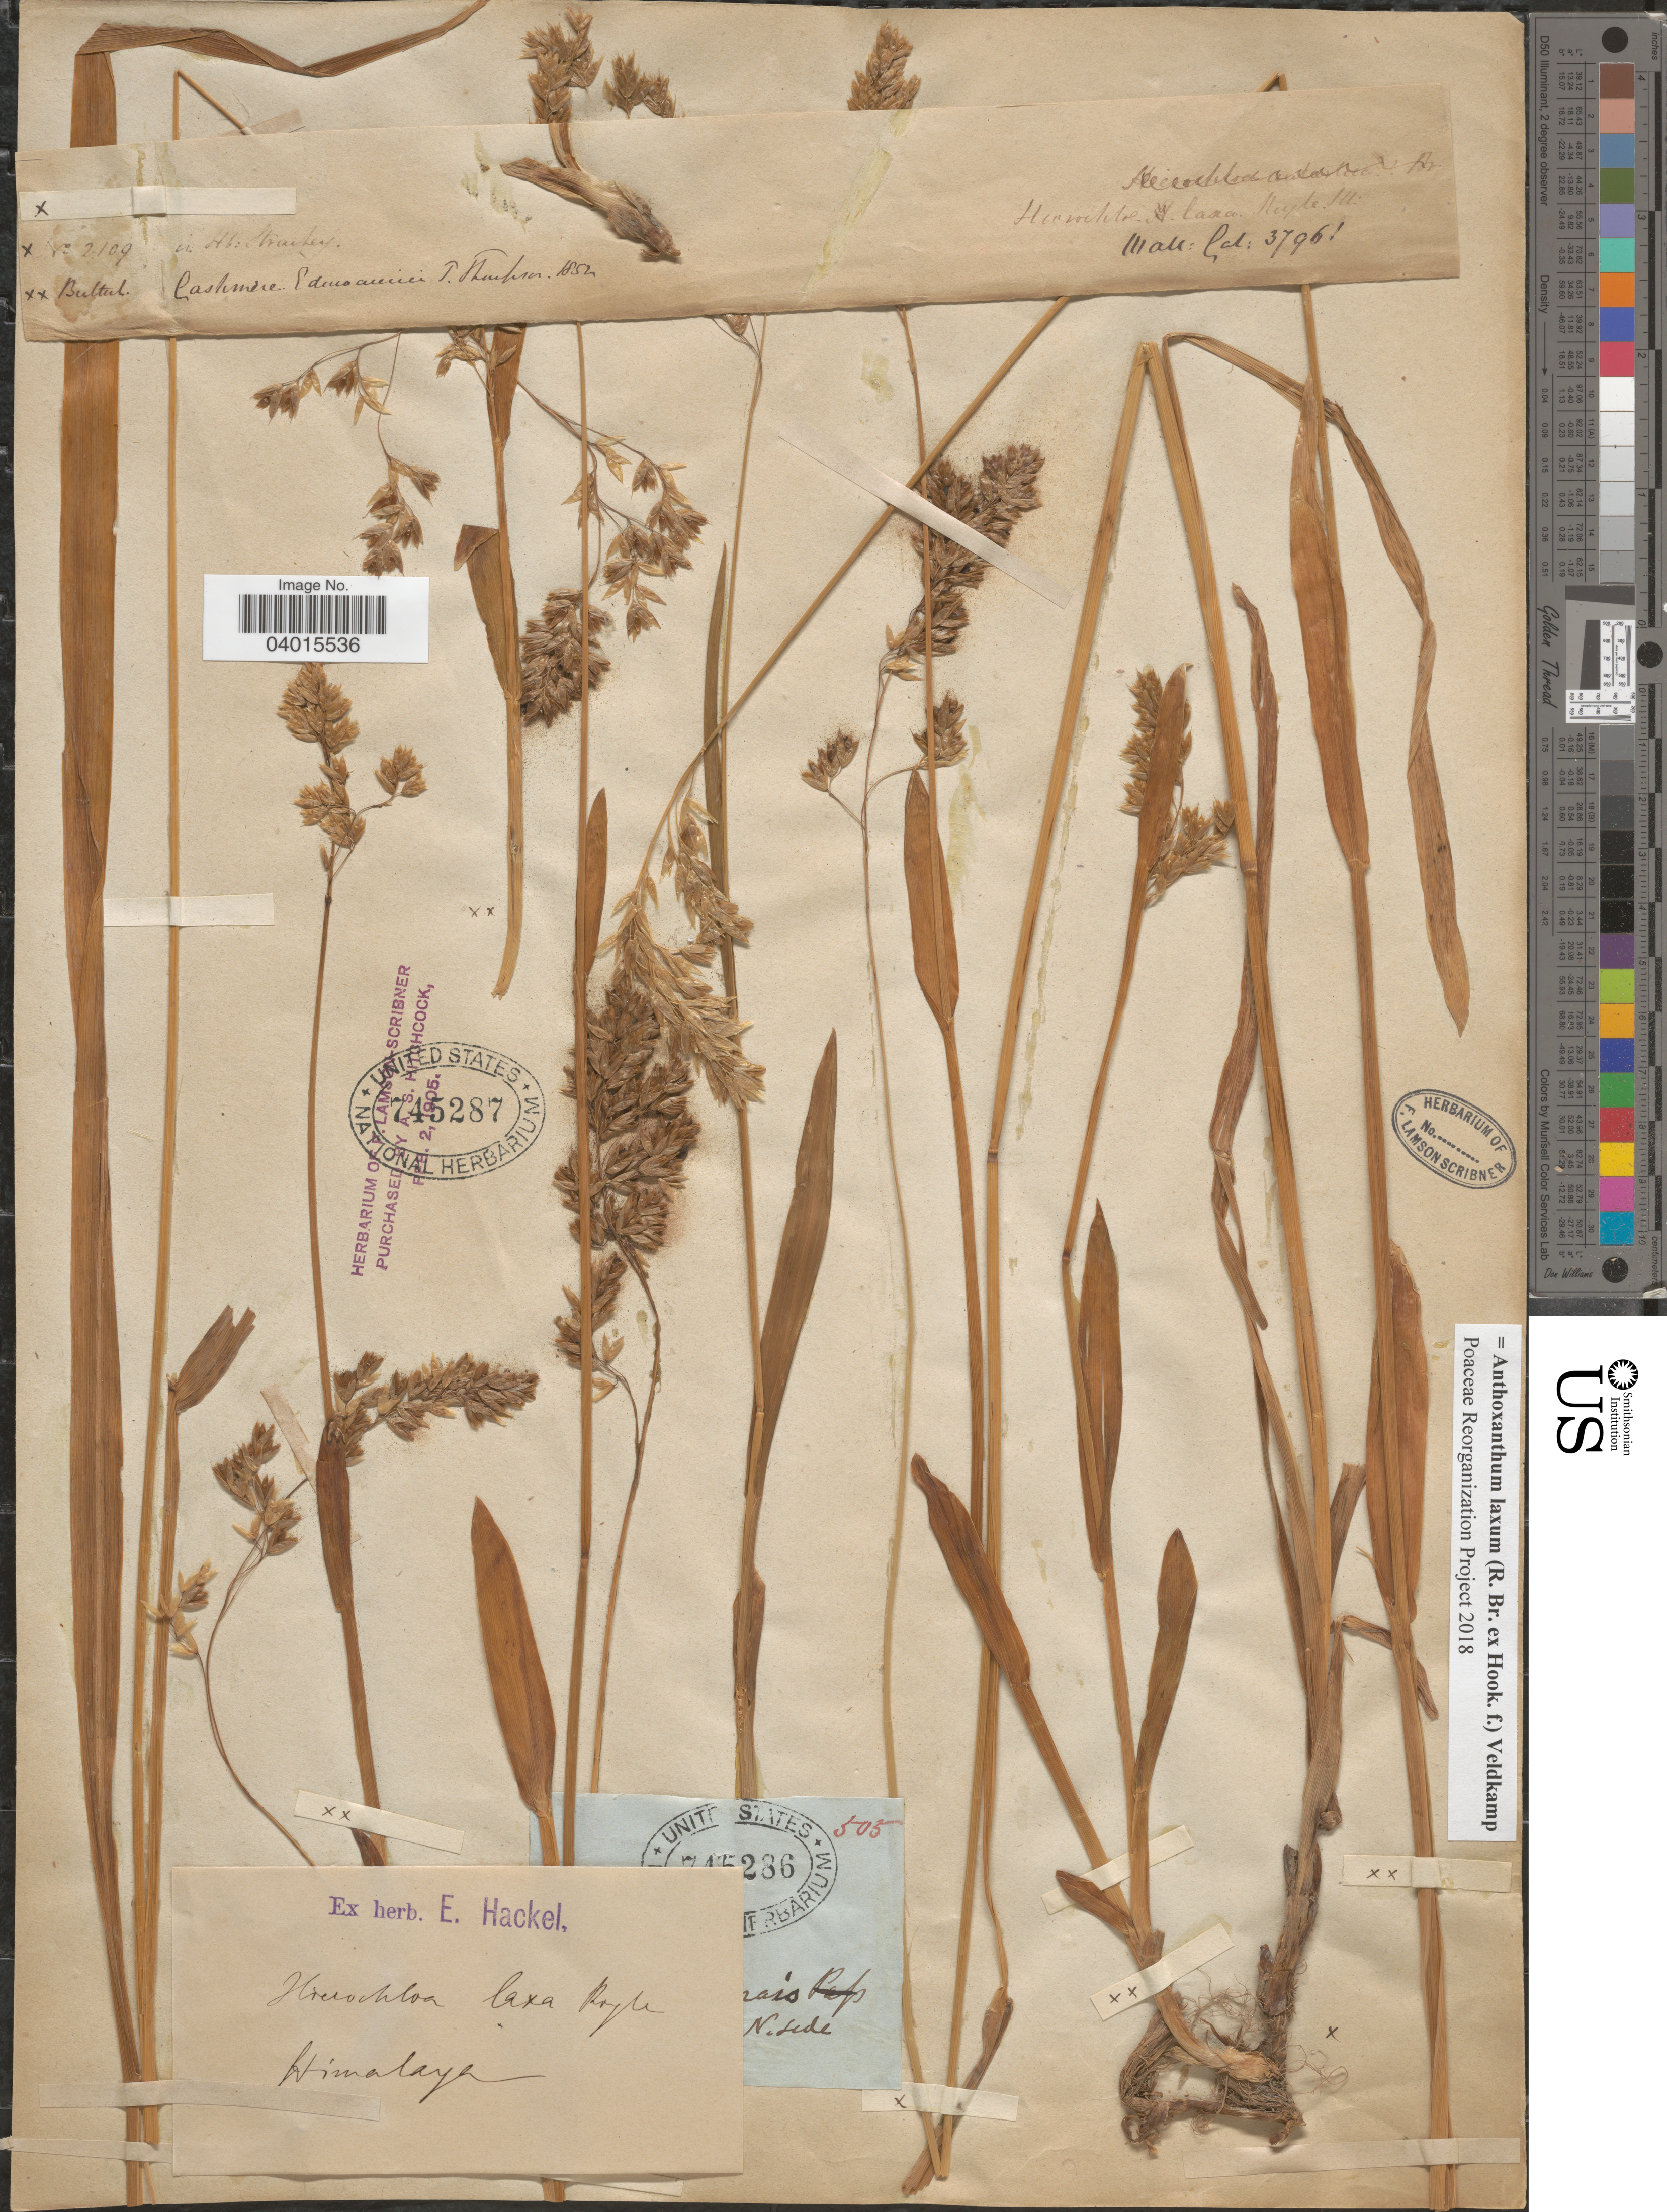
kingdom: Plantae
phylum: Tracheophyta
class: Liliopsida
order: Poales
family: Poaceae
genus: Anthoxanthum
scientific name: Anthoxanthum laxum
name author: (R. Br. ex Hook. f.) Veldkamp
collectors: J. Thurber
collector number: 2109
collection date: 1852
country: India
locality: Bultul. Cashmere.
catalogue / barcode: US 745287